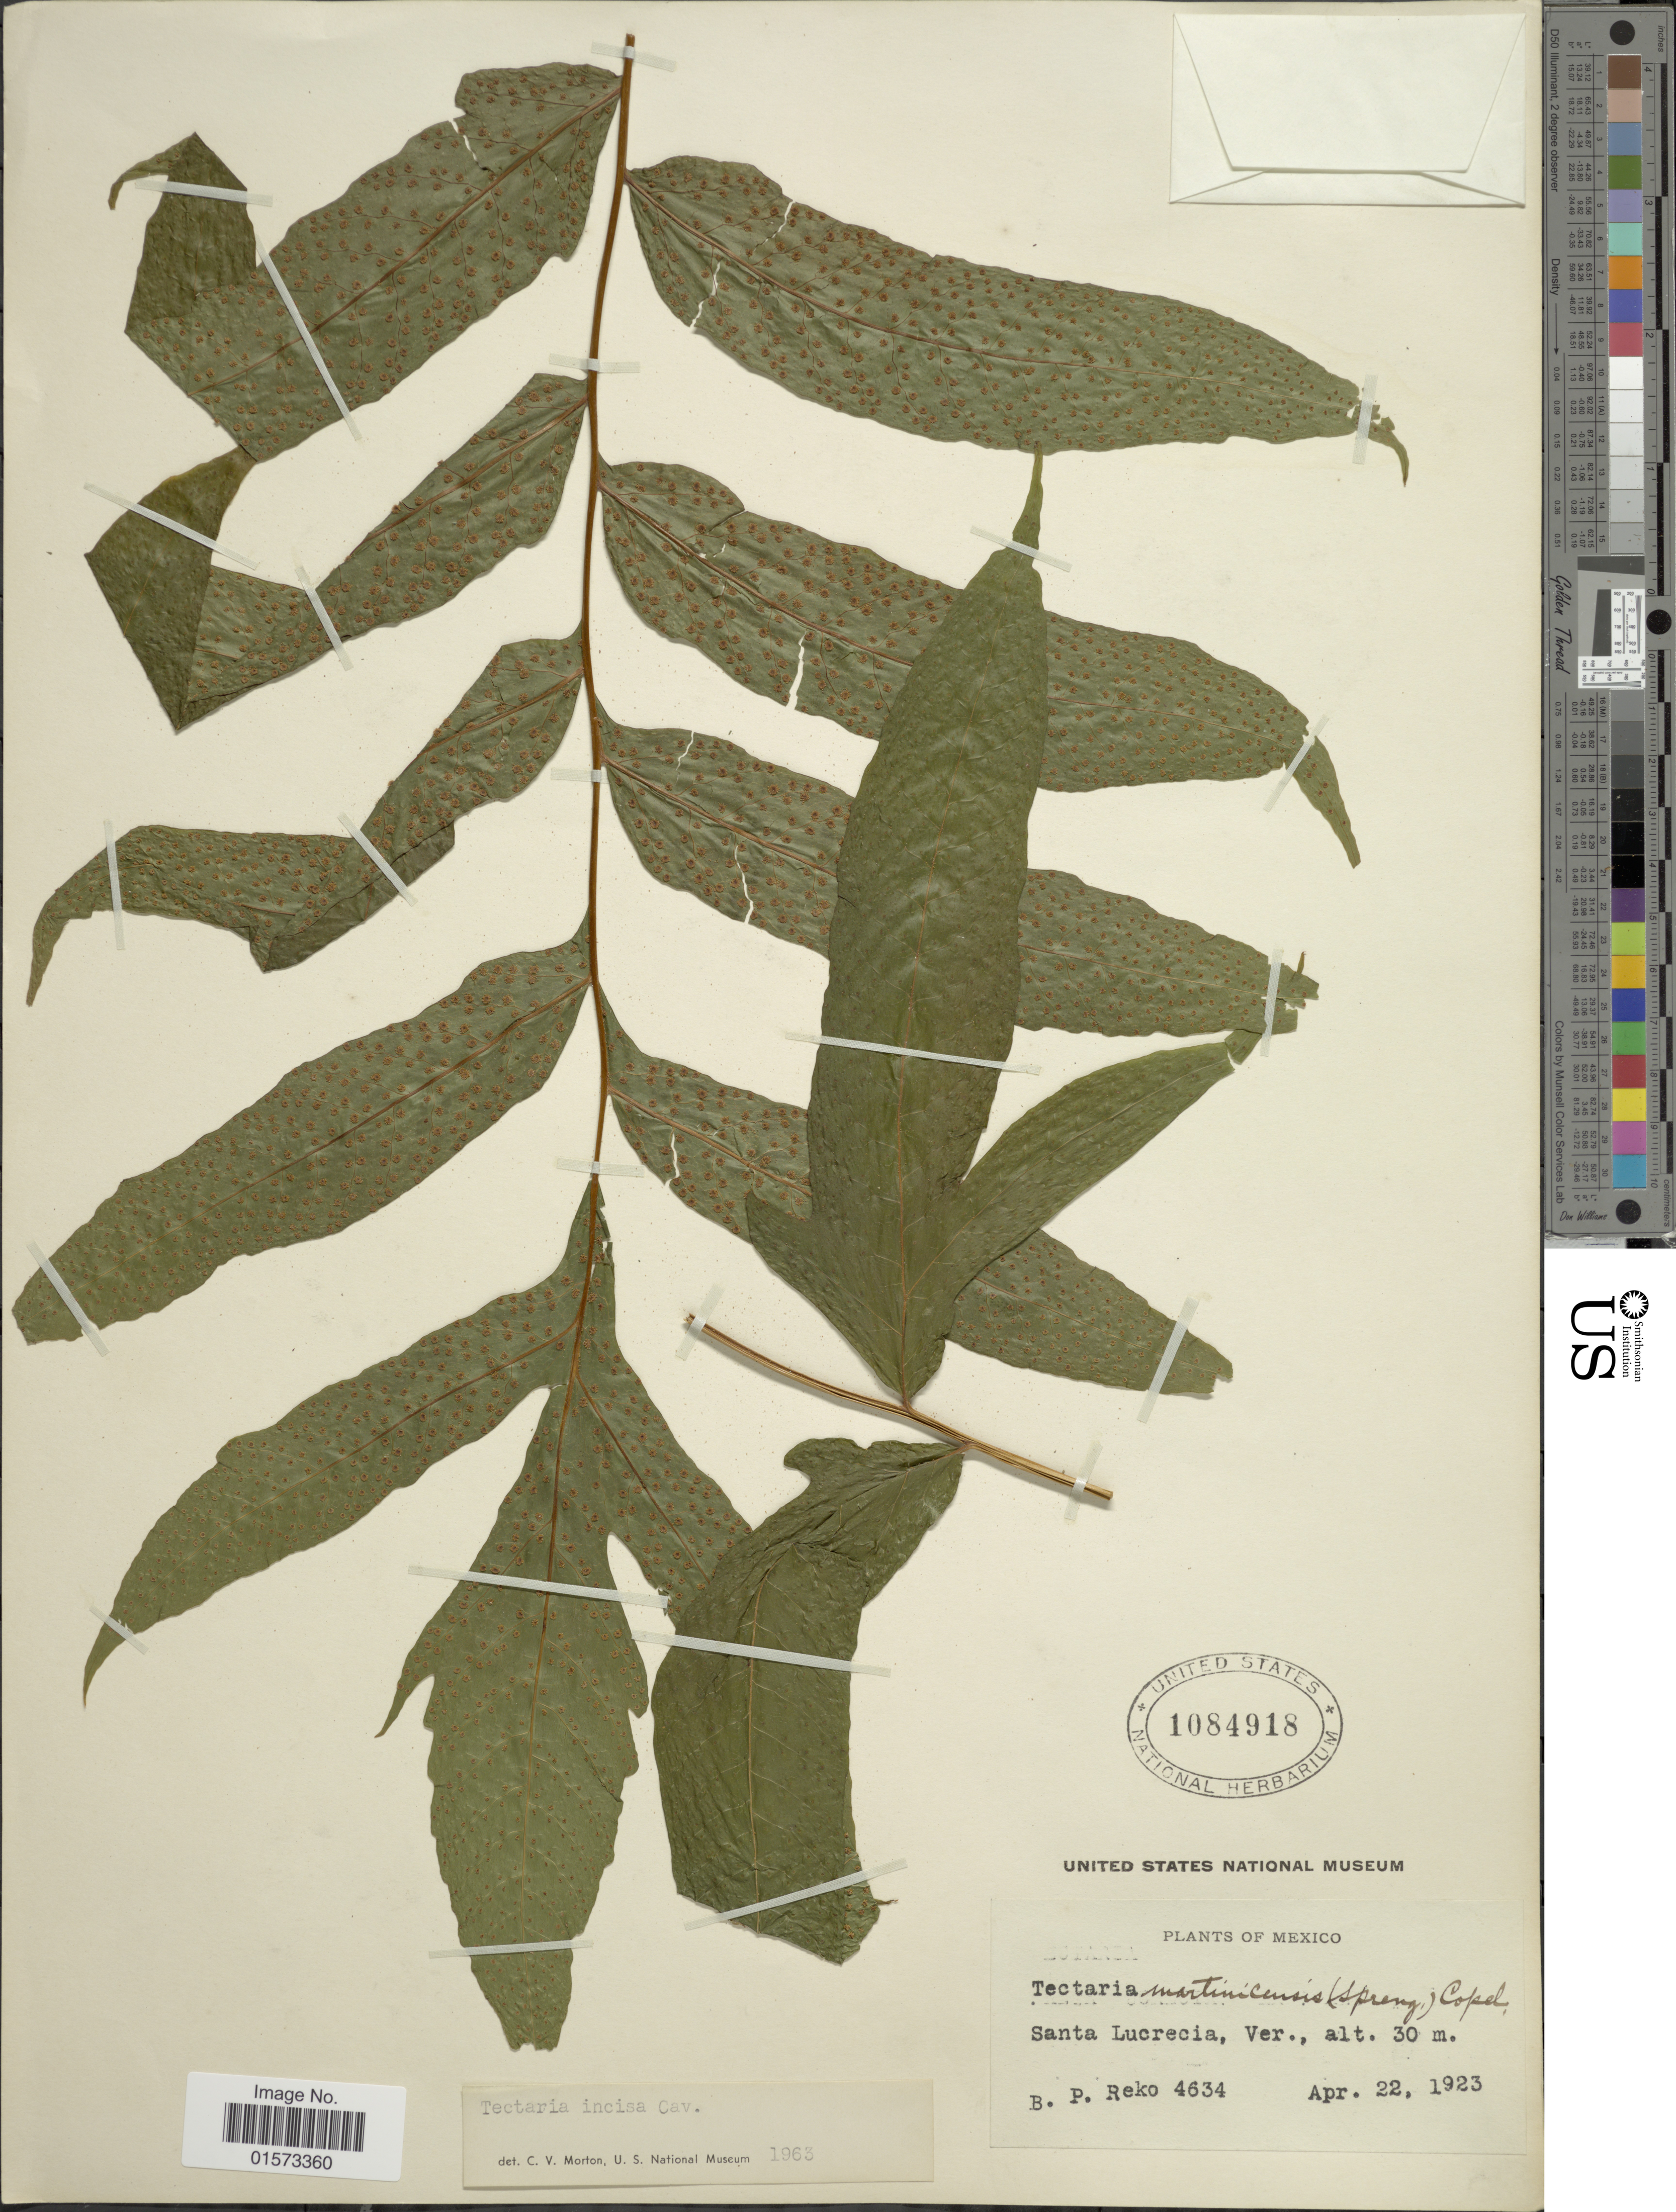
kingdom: Plantae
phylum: Tracheophyta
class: Polypodiopsida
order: Polypodiales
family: Tectariaceae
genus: Tectaria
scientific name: Tectaria incisa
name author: Cav.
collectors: B. P. Reko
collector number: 4634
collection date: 1923-04-22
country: Mexico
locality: Santa Lucrecia, Ver.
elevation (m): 30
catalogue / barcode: US 1084918